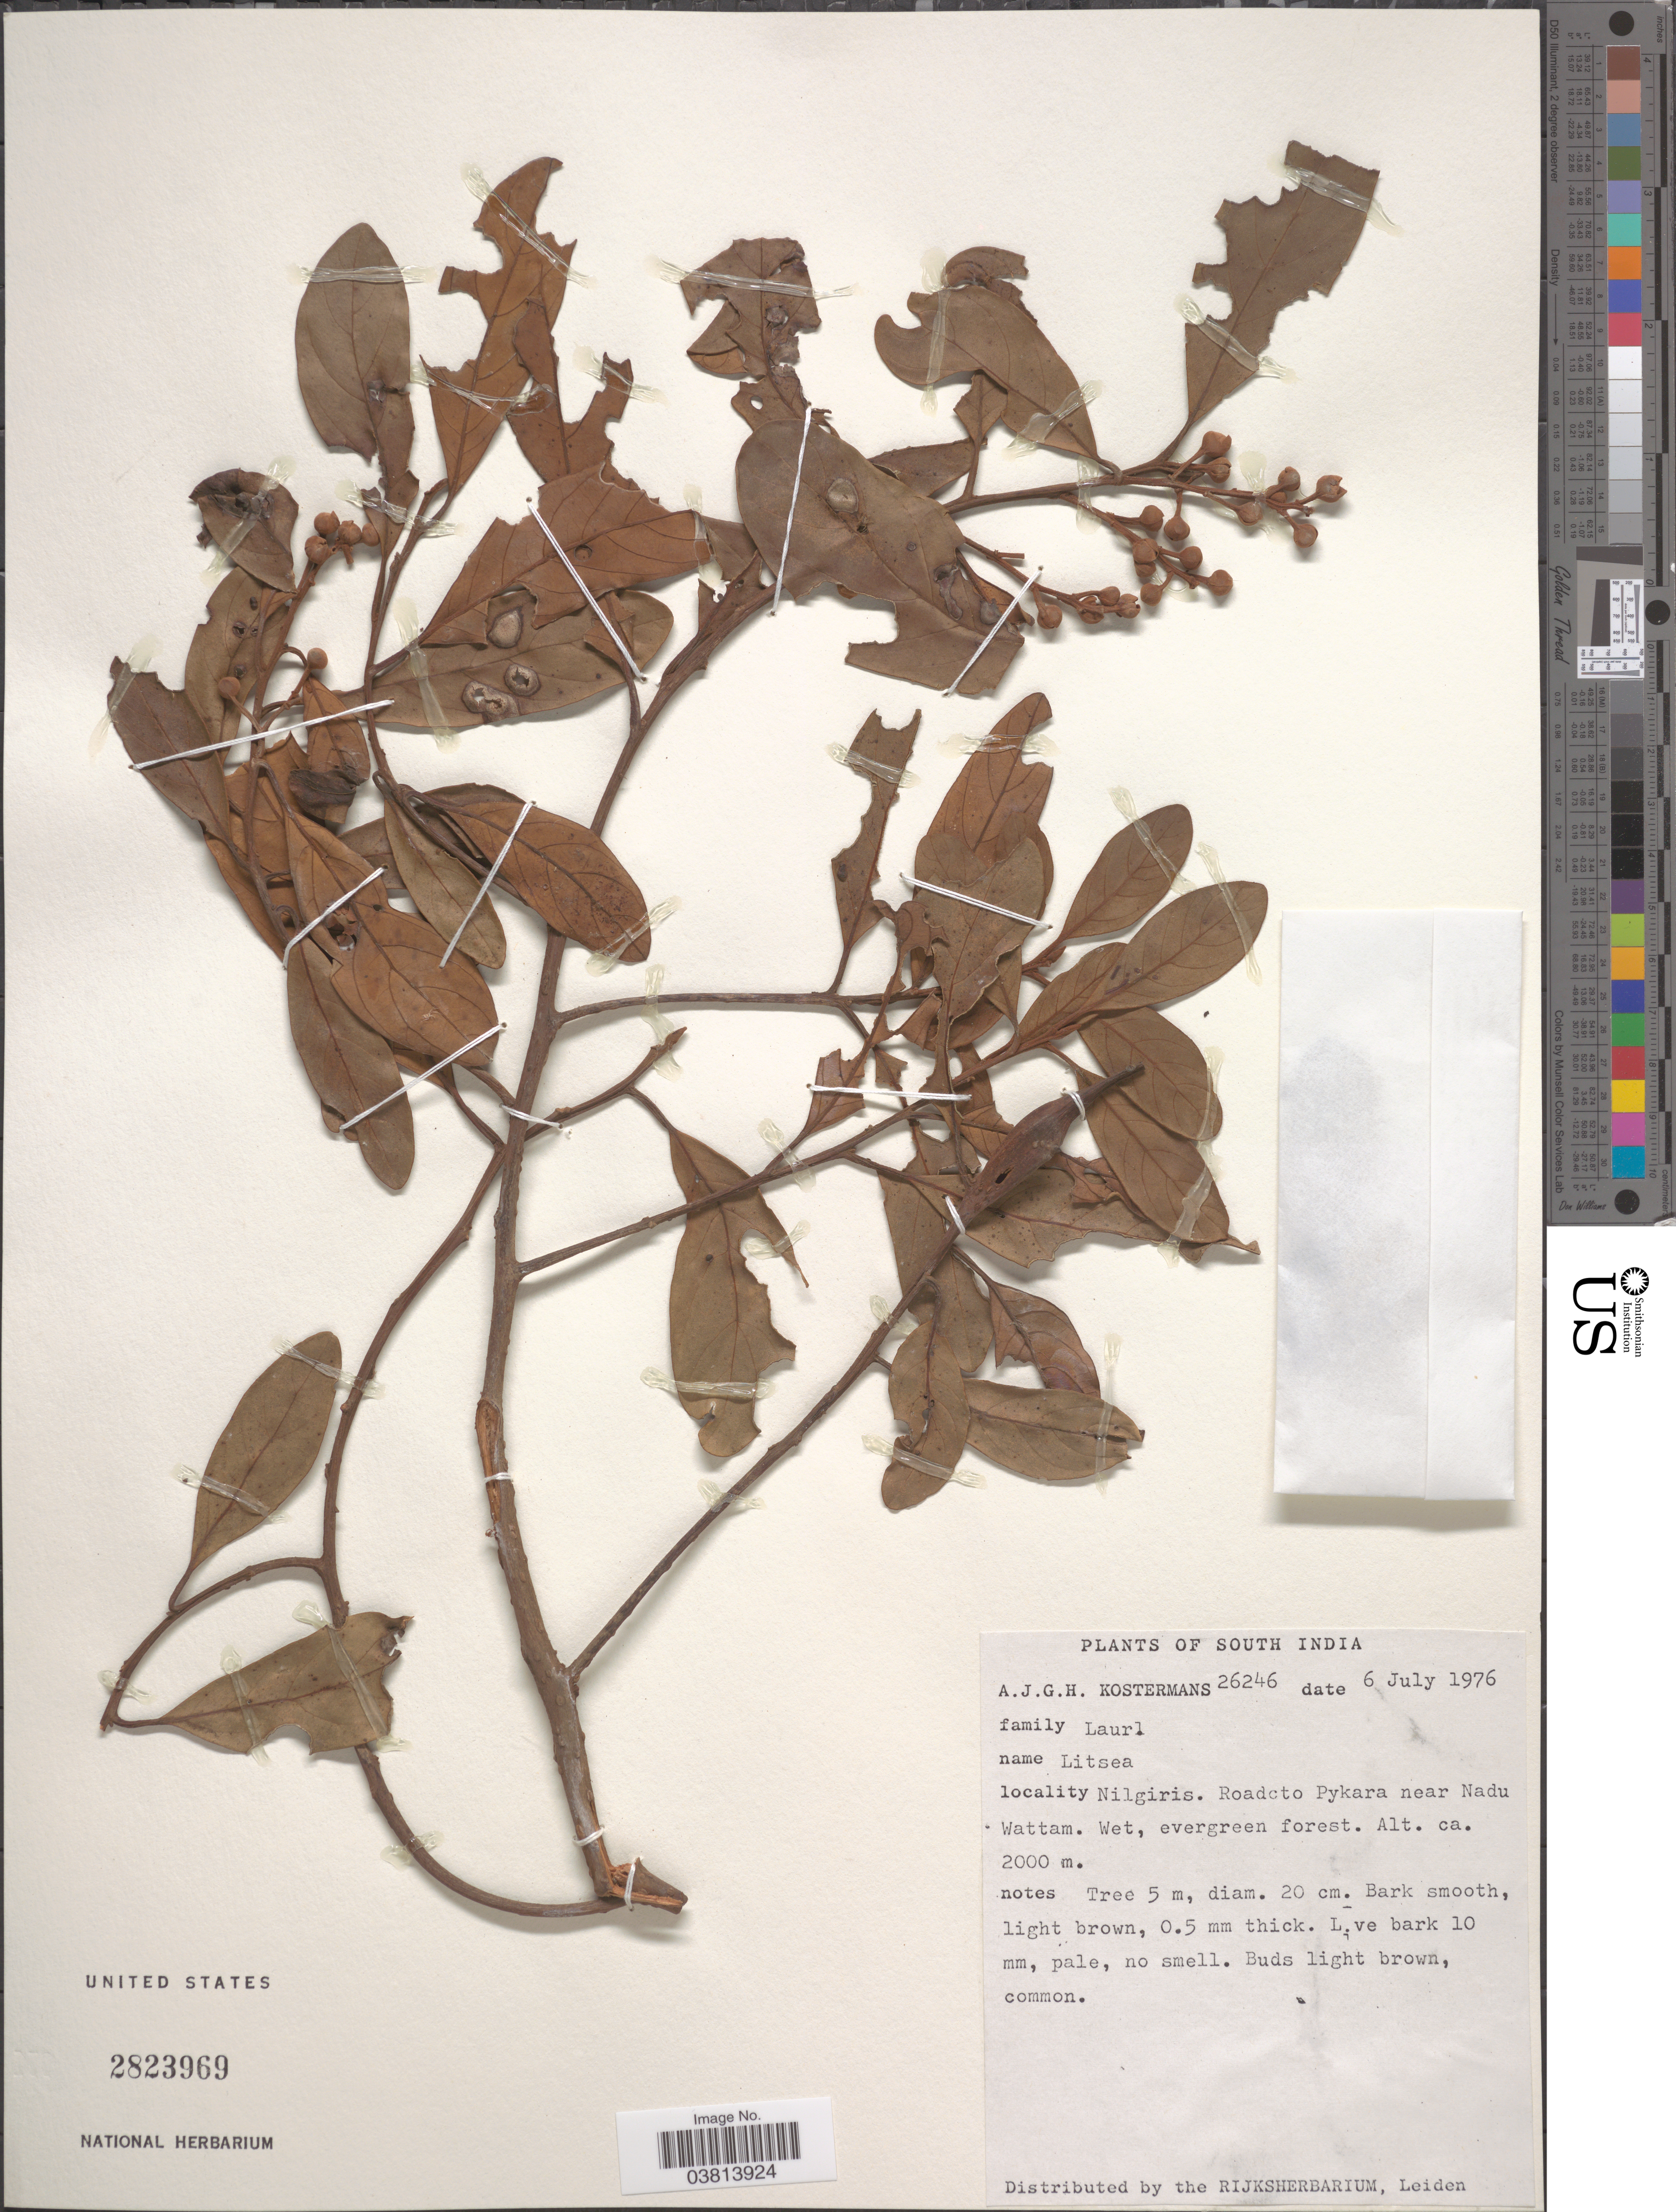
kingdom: Plantae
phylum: Tracheophyta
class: Magnoliopsida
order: Laurales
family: Lauraceae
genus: Litsea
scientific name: Litsea sp.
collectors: A. J. G. Kostermans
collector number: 26246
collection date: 1976-07-06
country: India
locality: South India. Nilgiris. Road to Pykara near Nadu Wattam.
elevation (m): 2000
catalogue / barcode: US 2823969